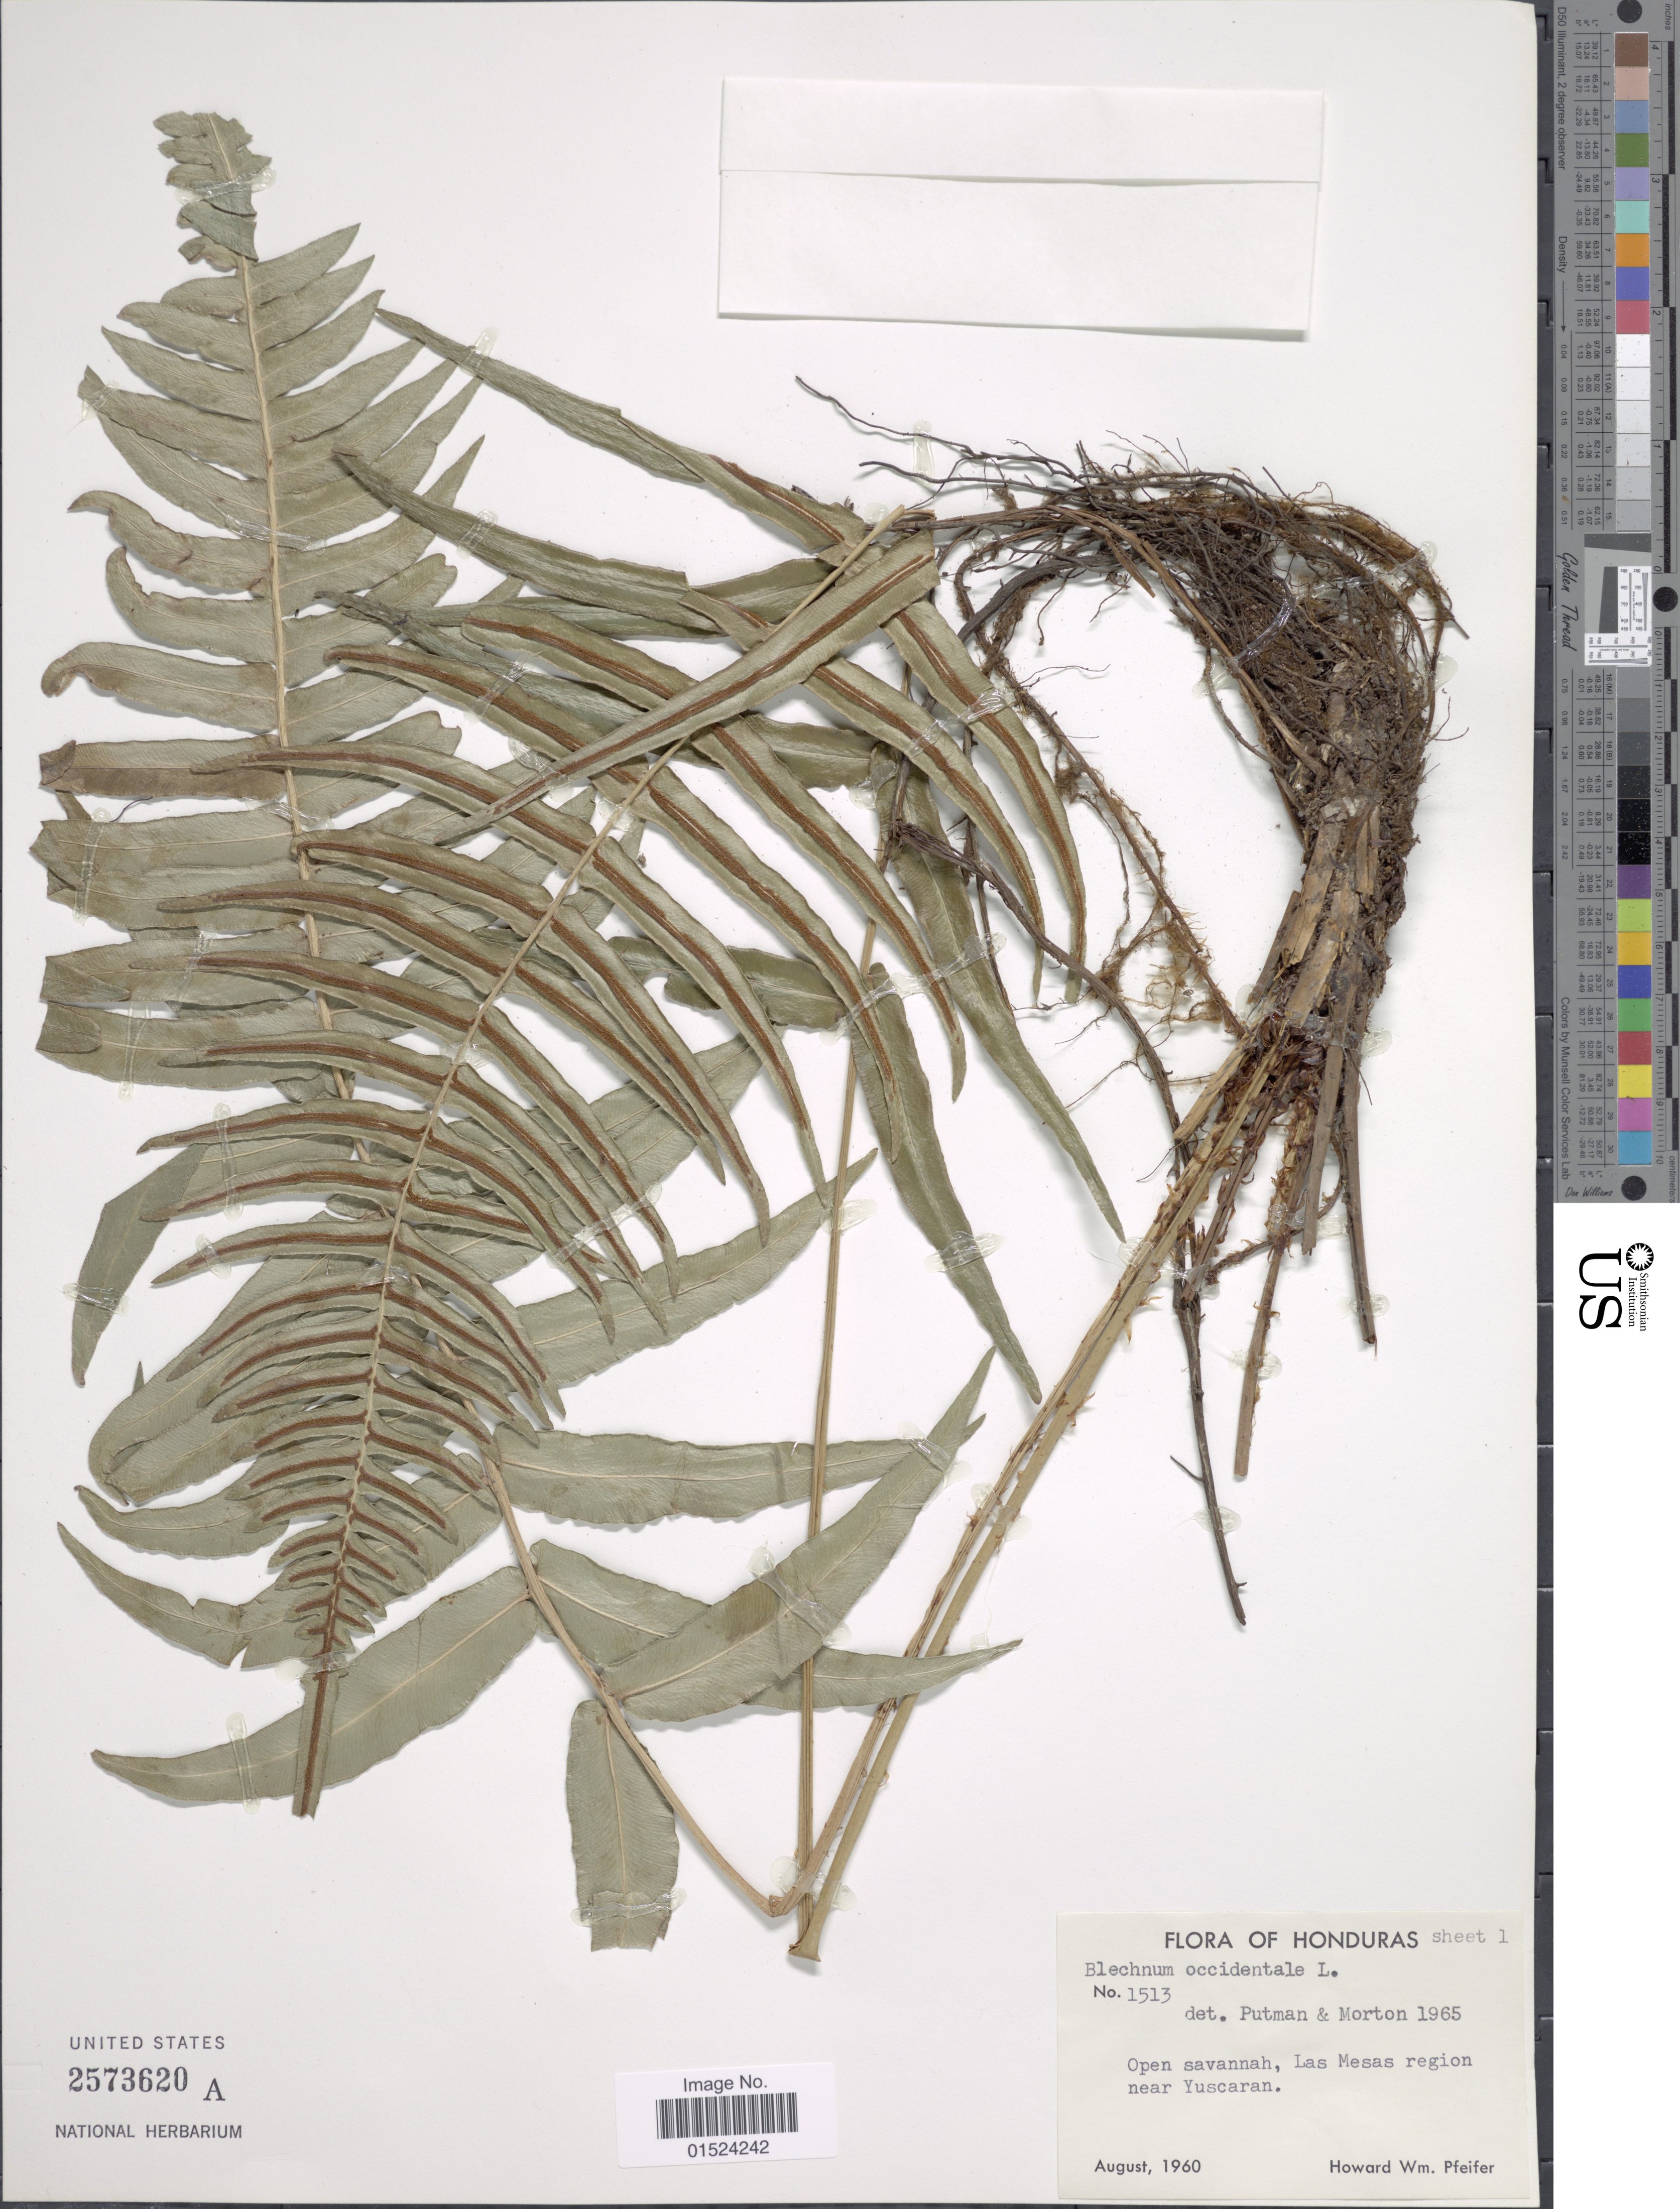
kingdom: Plantae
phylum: Tracheophyta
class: Polypodiopsida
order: Polypodiales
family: Blechnaceae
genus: Blechnum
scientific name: Blechnum occidentale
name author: L.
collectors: H. W. Pfeifer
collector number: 1513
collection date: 1960-08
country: Honduras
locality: Open savannah, Las Mesas region near Yuscaran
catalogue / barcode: US 2573620A